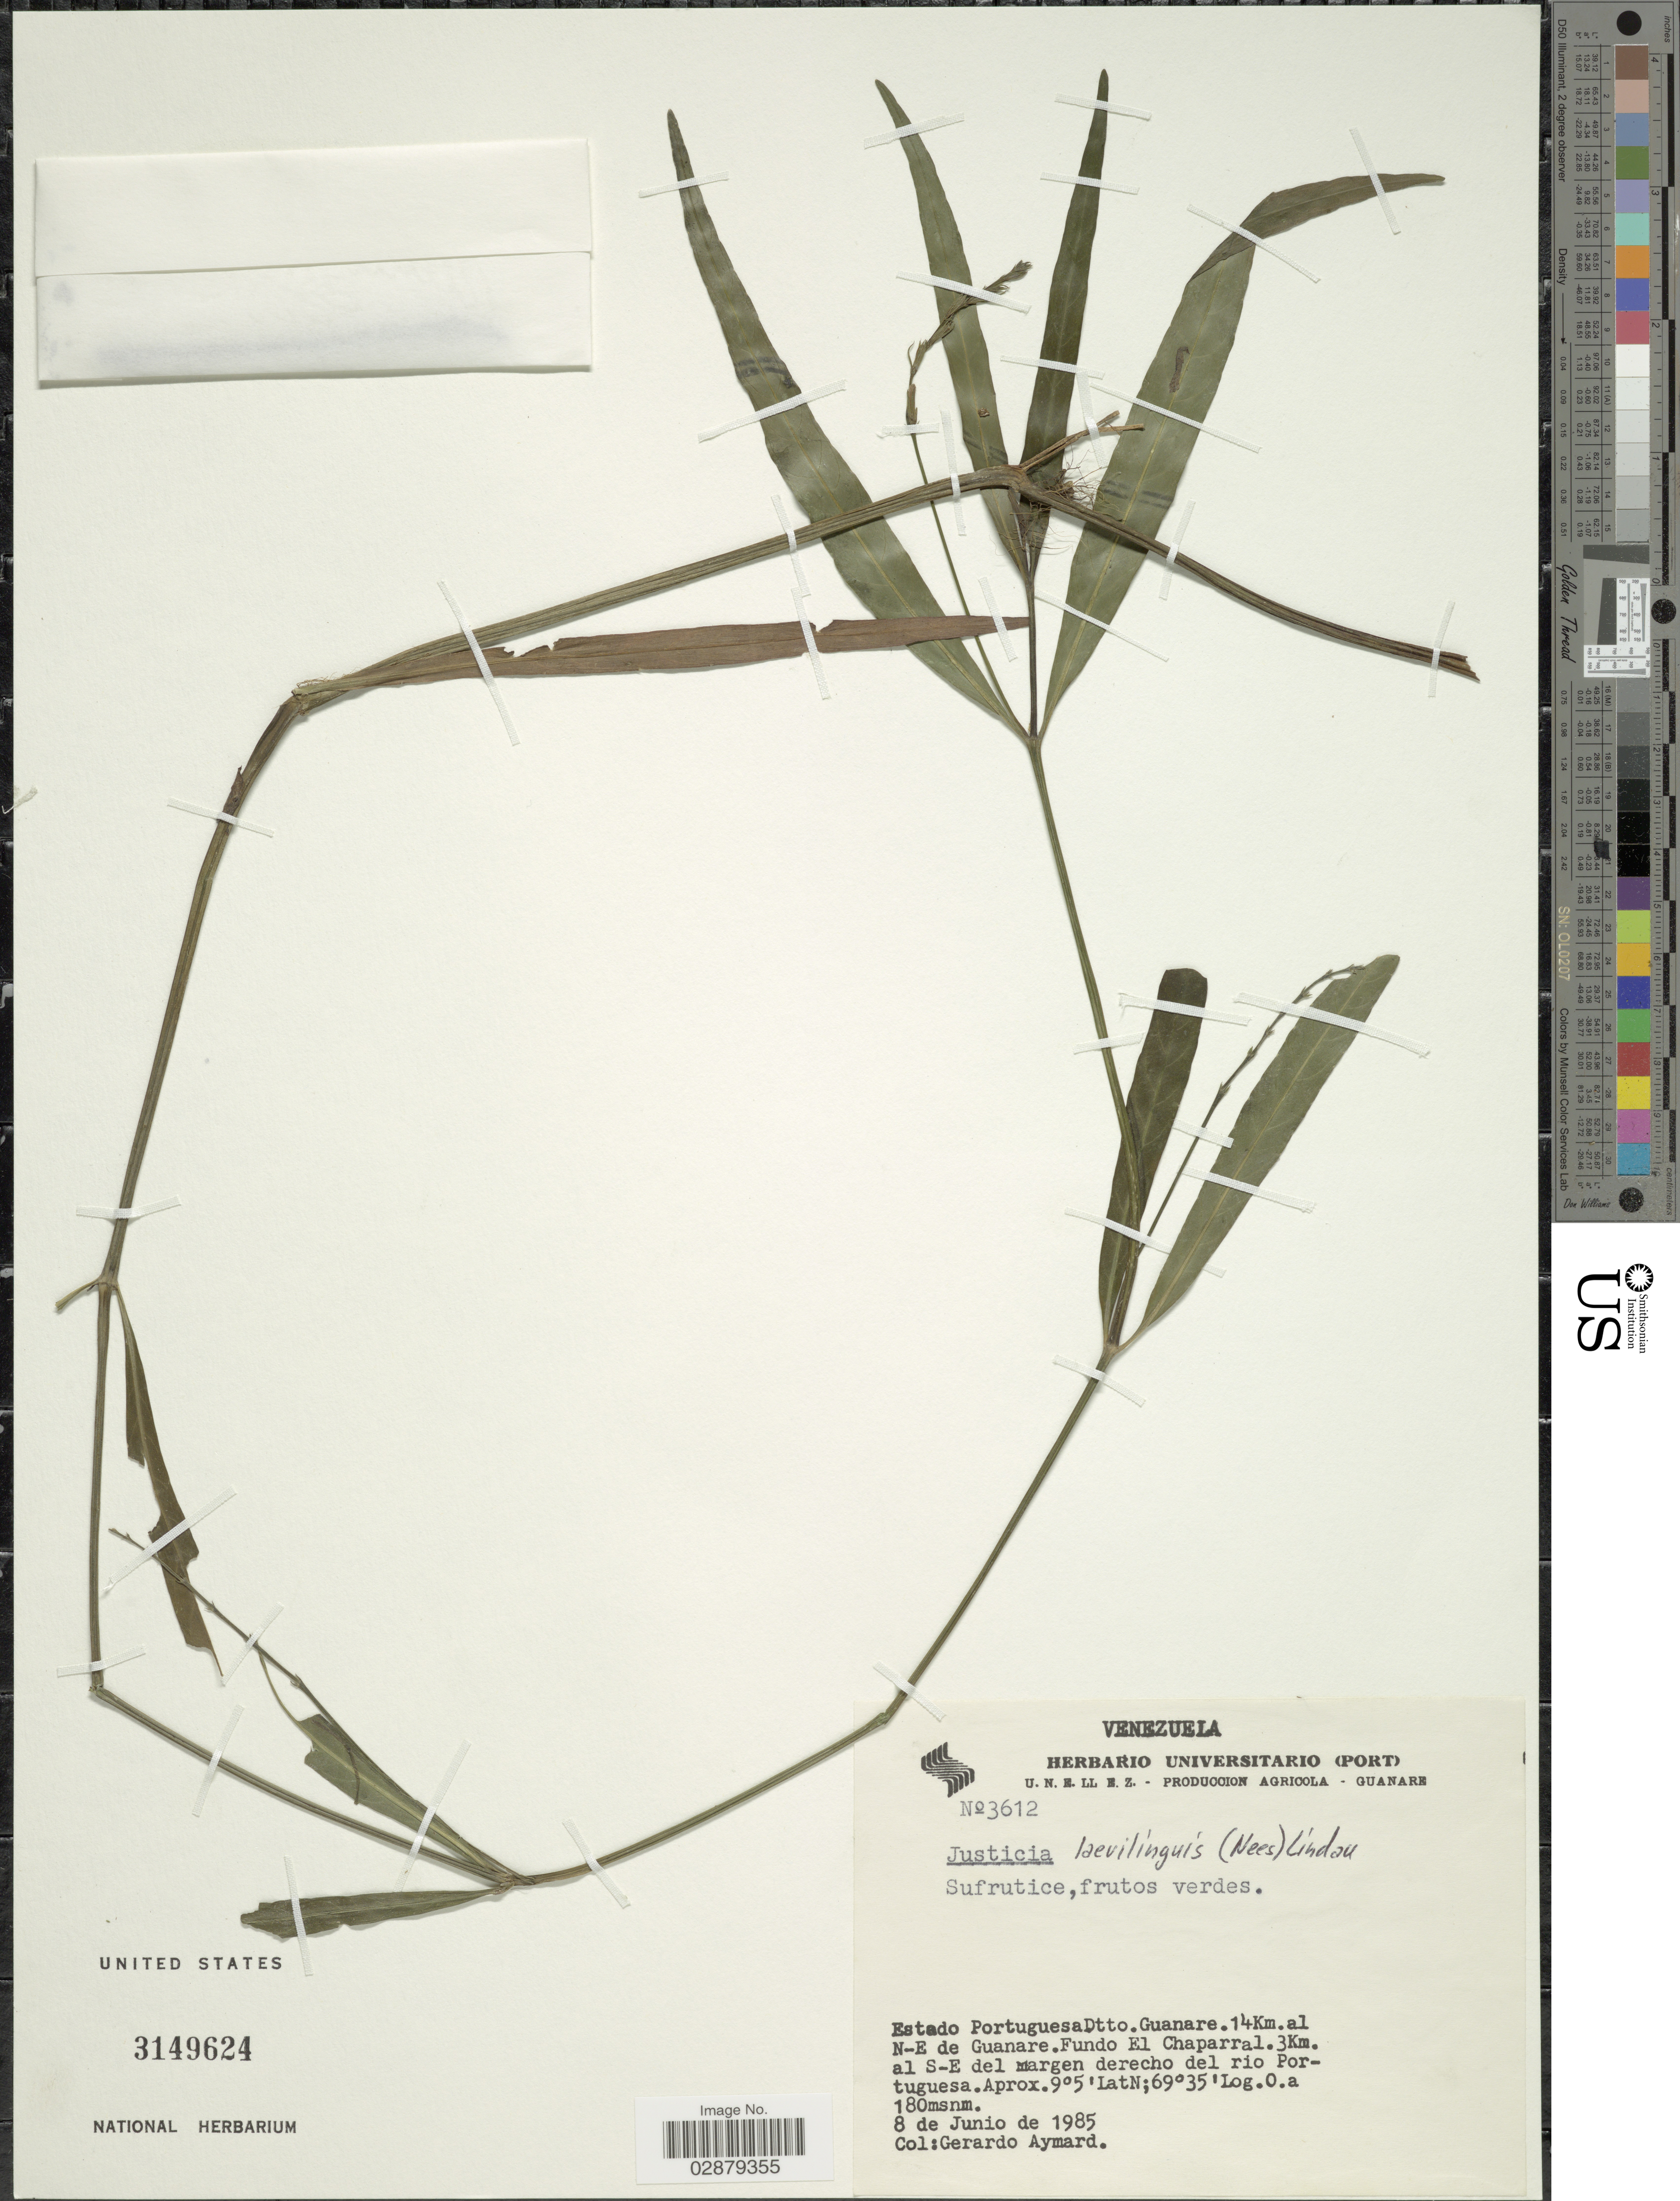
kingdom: Plantae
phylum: Tracheophyta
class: Magnoliopsida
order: Lamiales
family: Acanthaceae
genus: Justicia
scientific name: Justicia laevilinguis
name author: (Nees) Lindau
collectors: G. A. Aymard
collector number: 3612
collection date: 1985-06-08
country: Venezuela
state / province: Portuguesa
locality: Dtto. Guanare. 14Km. al N-E de Guanare. Fundo El Chaparral. 3Km. al S-E del Margen derecho del rio Portuguesa.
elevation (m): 180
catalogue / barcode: US 3149624